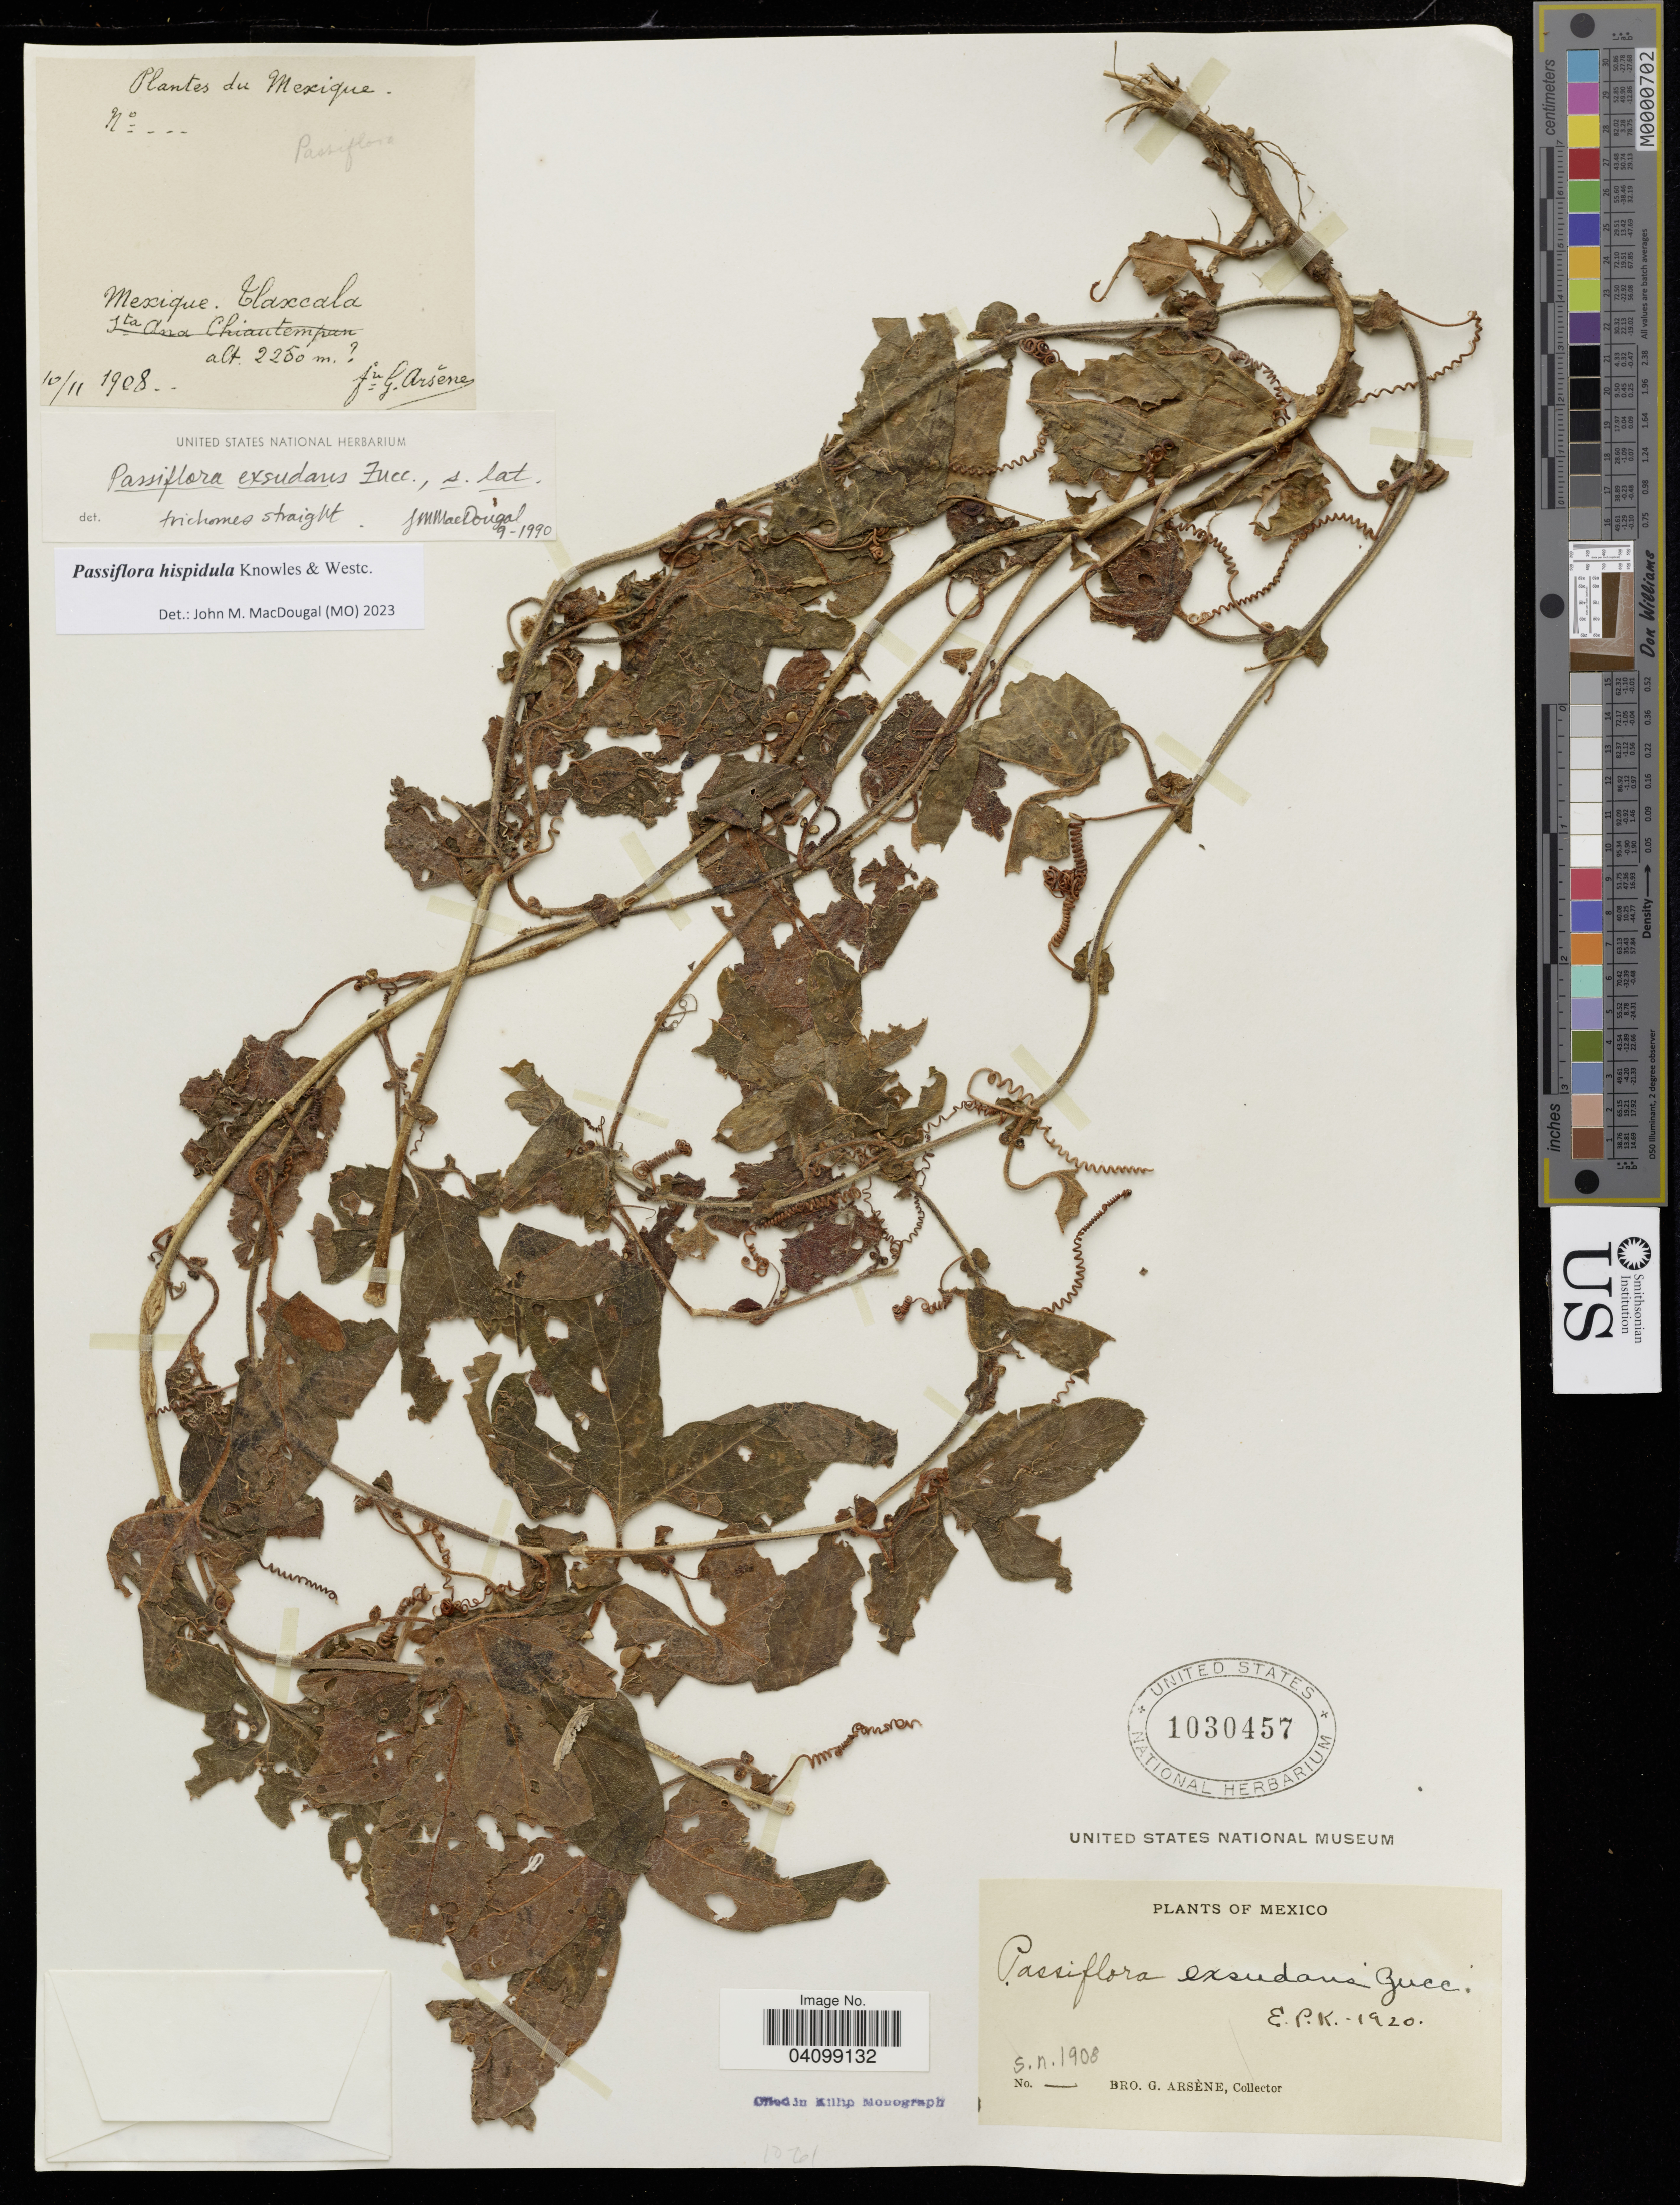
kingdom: Plantae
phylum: Tracheophyta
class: Magnoliopsida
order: Malpighiales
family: Passifloraceae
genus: Passiflora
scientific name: Passiflora hispidula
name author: Knowles & Westc.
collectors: Bro. G. Arsène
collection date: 1908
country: Mexico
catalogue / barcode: US 1030457